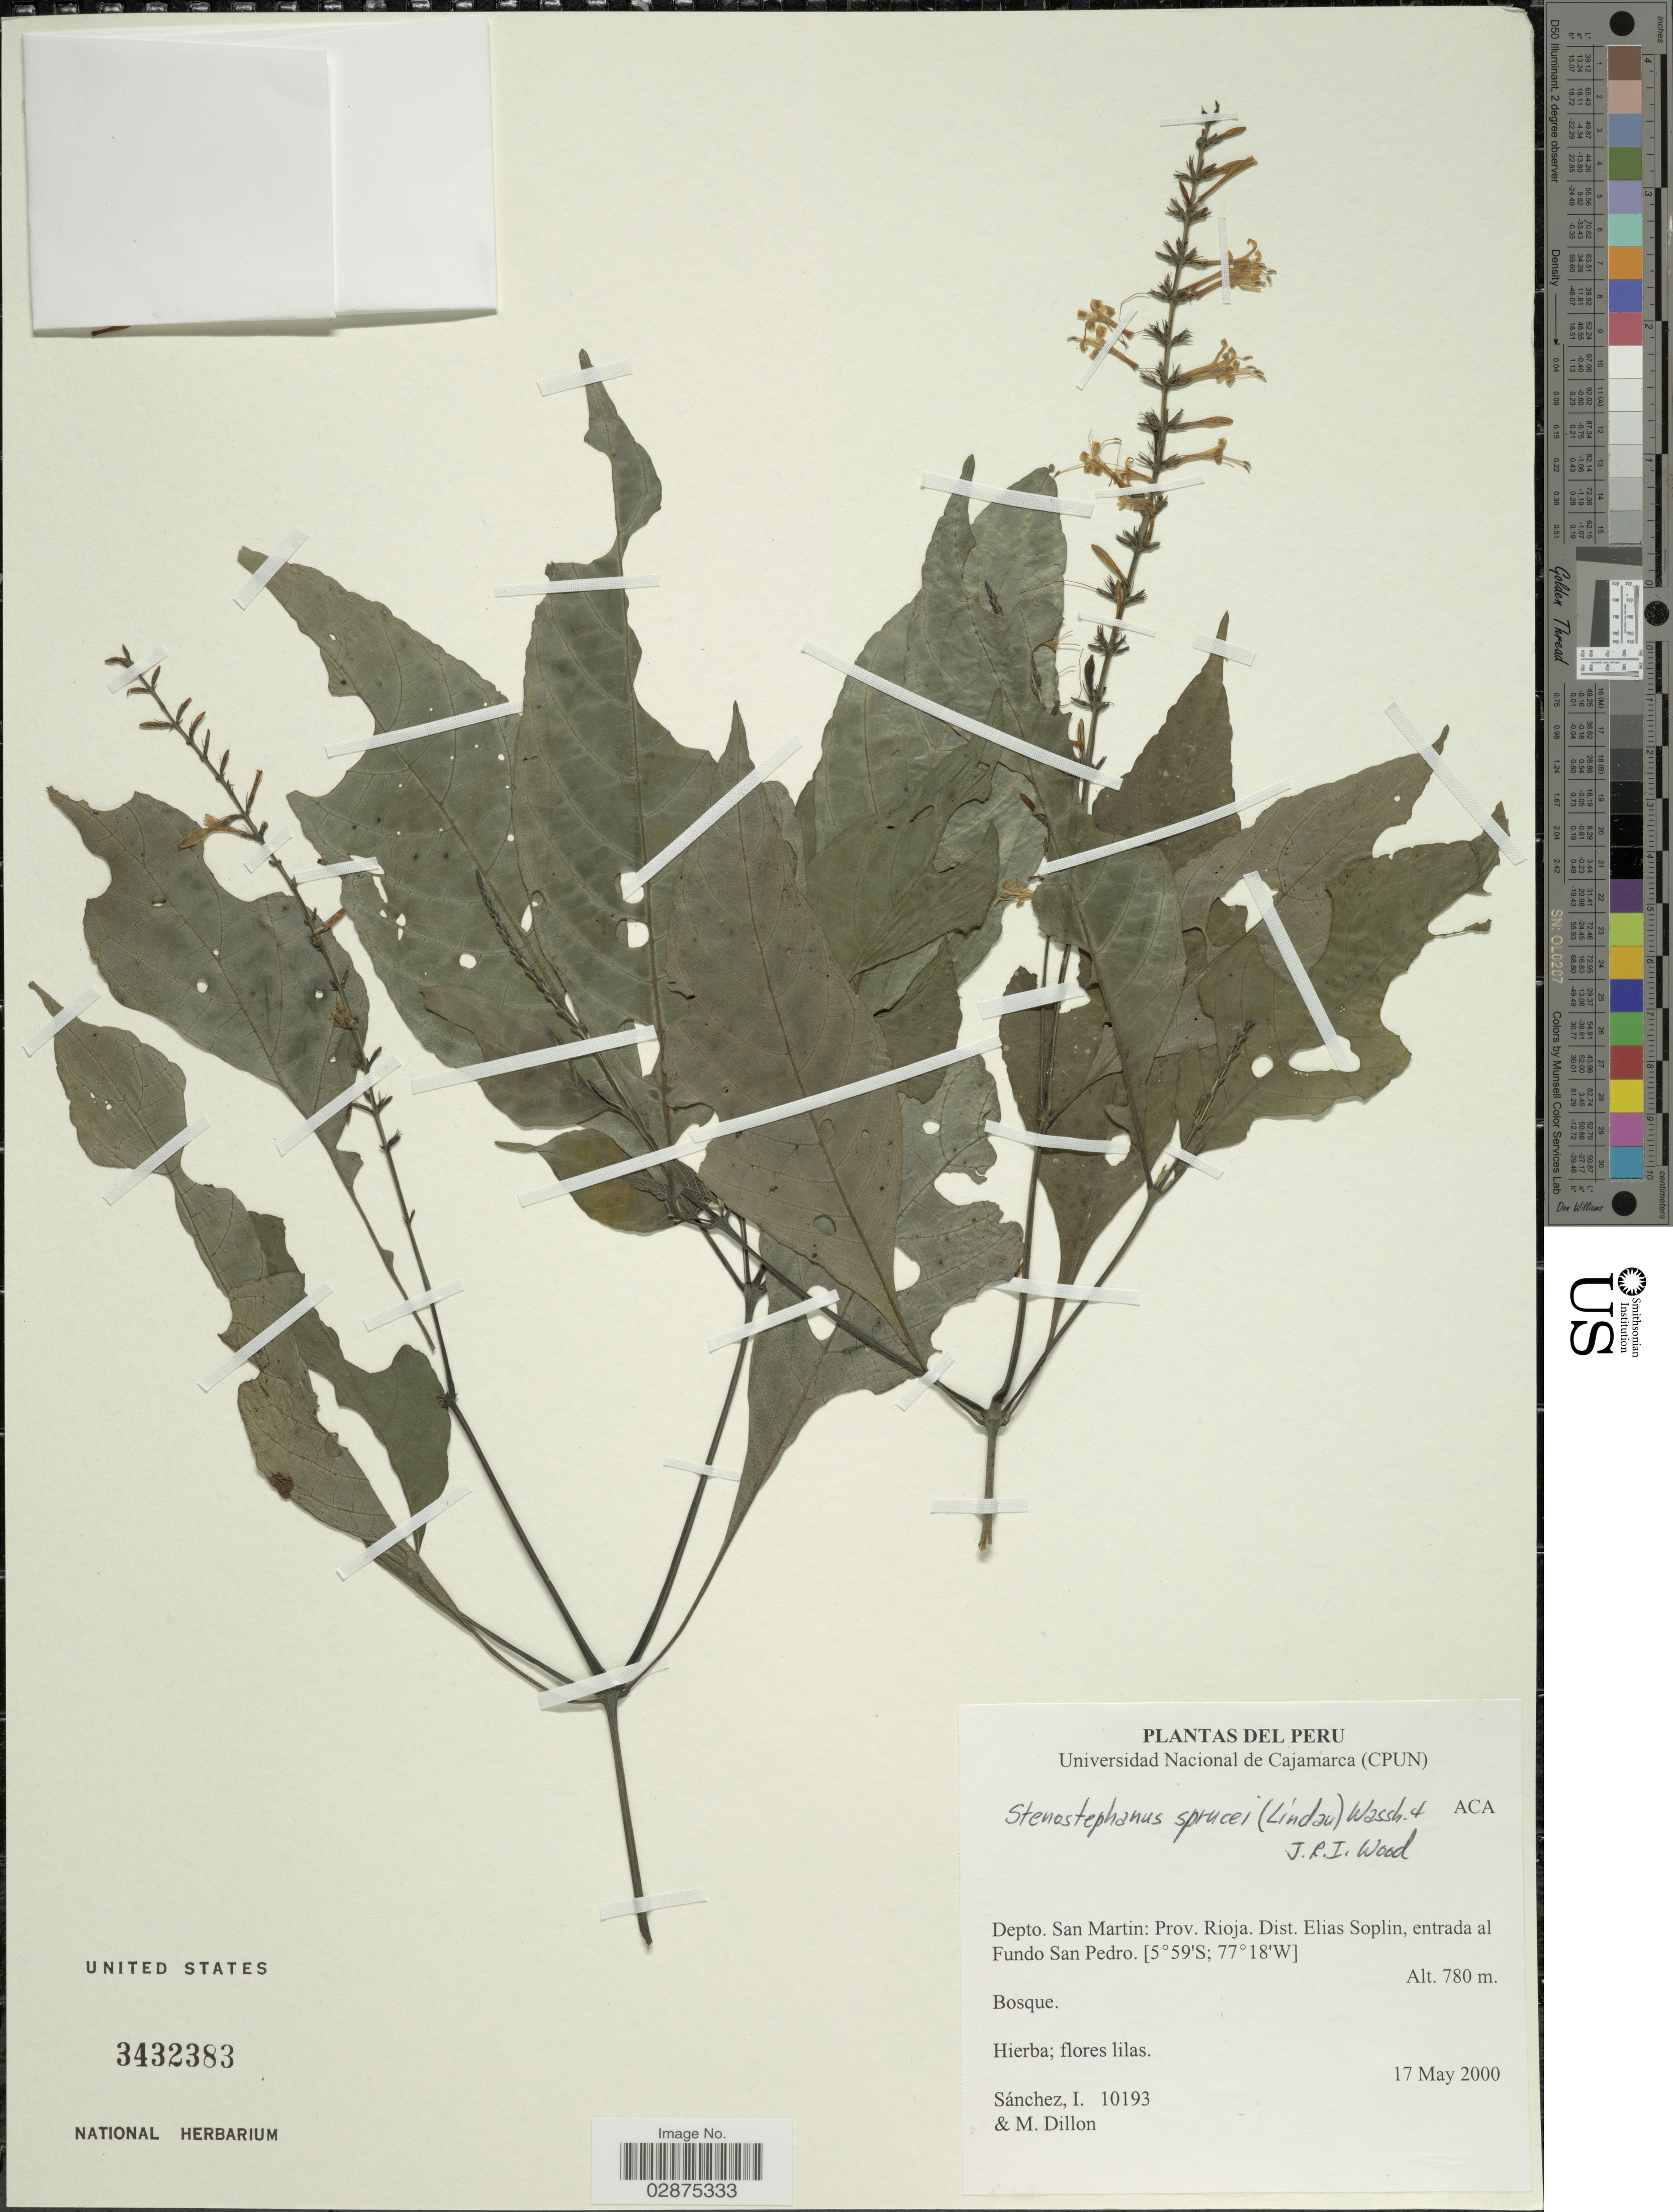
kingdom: Plantae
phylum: Tracheophyta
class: Magnoliopsida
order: Lamiales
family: Acanthaceae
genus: Stenostephanus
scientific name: Stenostephanus sprucei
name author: (Lindau) Wassh. & J.R.I. Wood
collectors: I. Sánchez & M. O. Dillon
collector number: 10193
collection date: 2000-05-17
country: Peru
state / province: San Martín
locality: Depto. San Martin: Prov. Rioja. Dist. Elias Soplin, entrada al Fundo San Pedro.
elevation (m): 780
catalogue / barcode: US 3432383